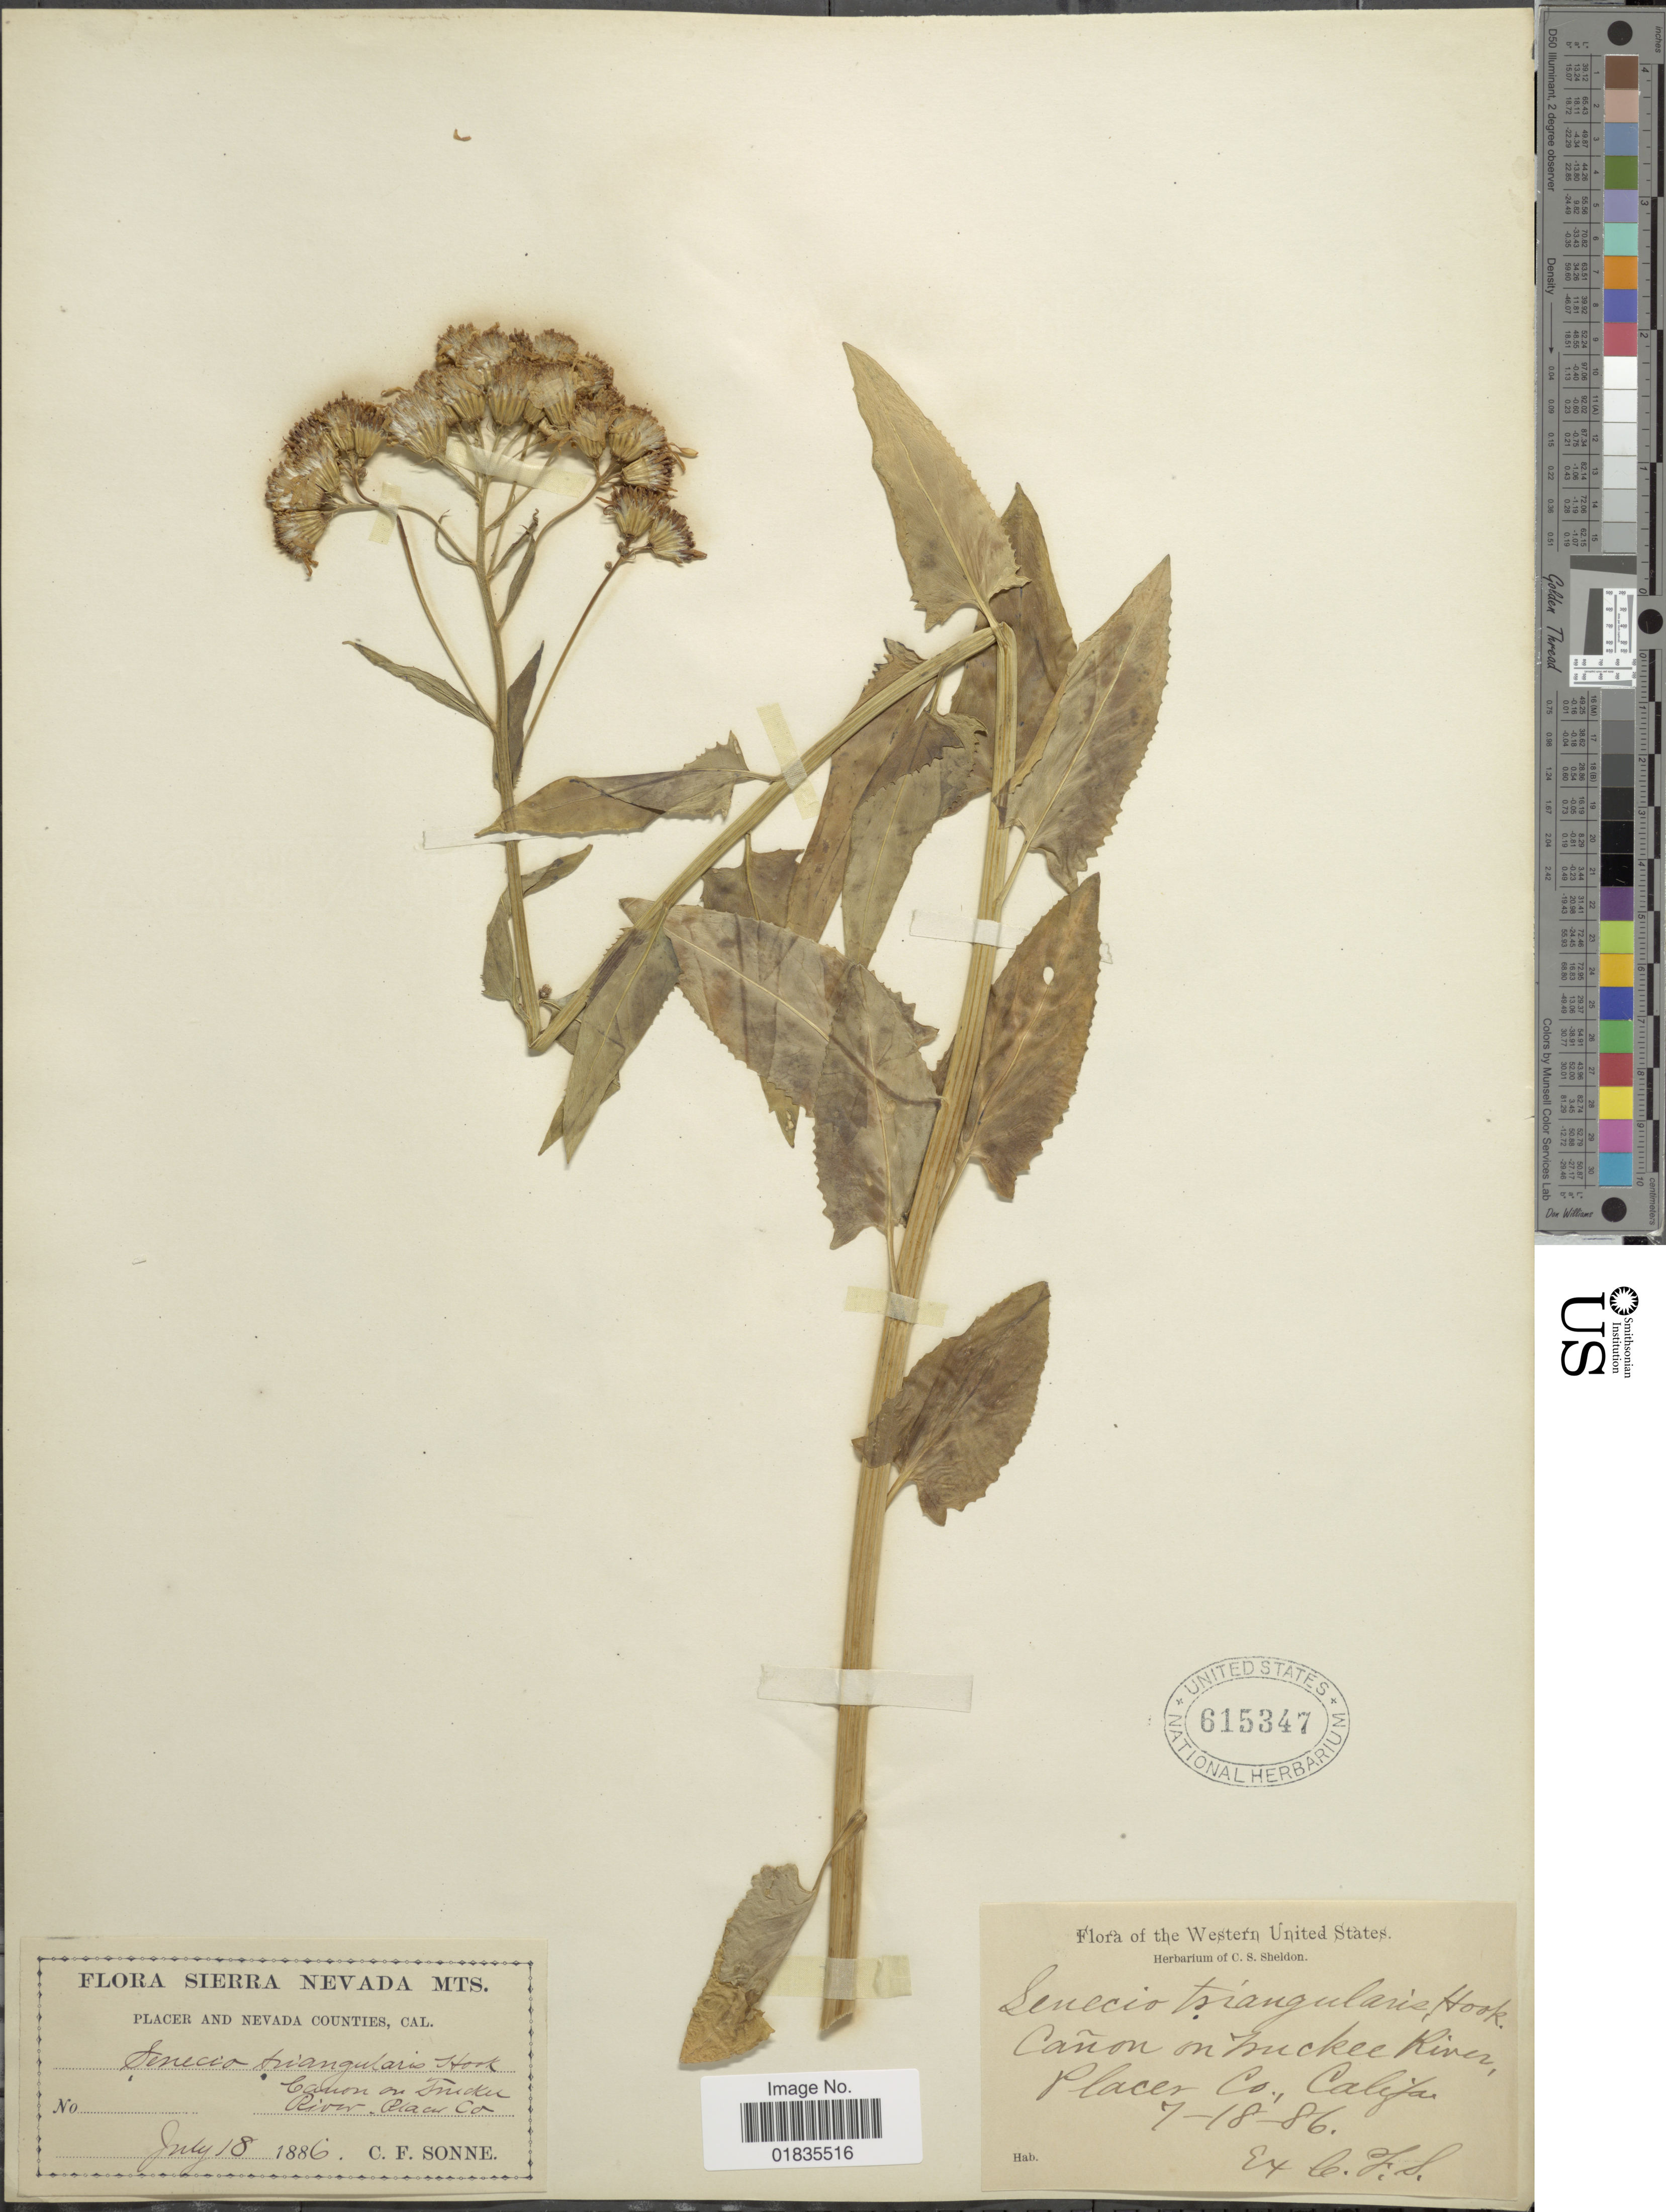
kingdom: Plantae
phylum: Tracheophyta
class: Magnoliopsida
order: Asterales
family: Asteraceae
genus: Senecio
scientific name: Senecio triangularis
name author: Hook.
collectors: C. Sonne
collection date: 1886-07-18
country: United States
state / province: California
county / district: Placer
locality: Western United States, Sierra Nevada Mts., Placer and Nevada Counties, Cañon on Truckee River, Placer Co.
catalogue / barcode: US 615347